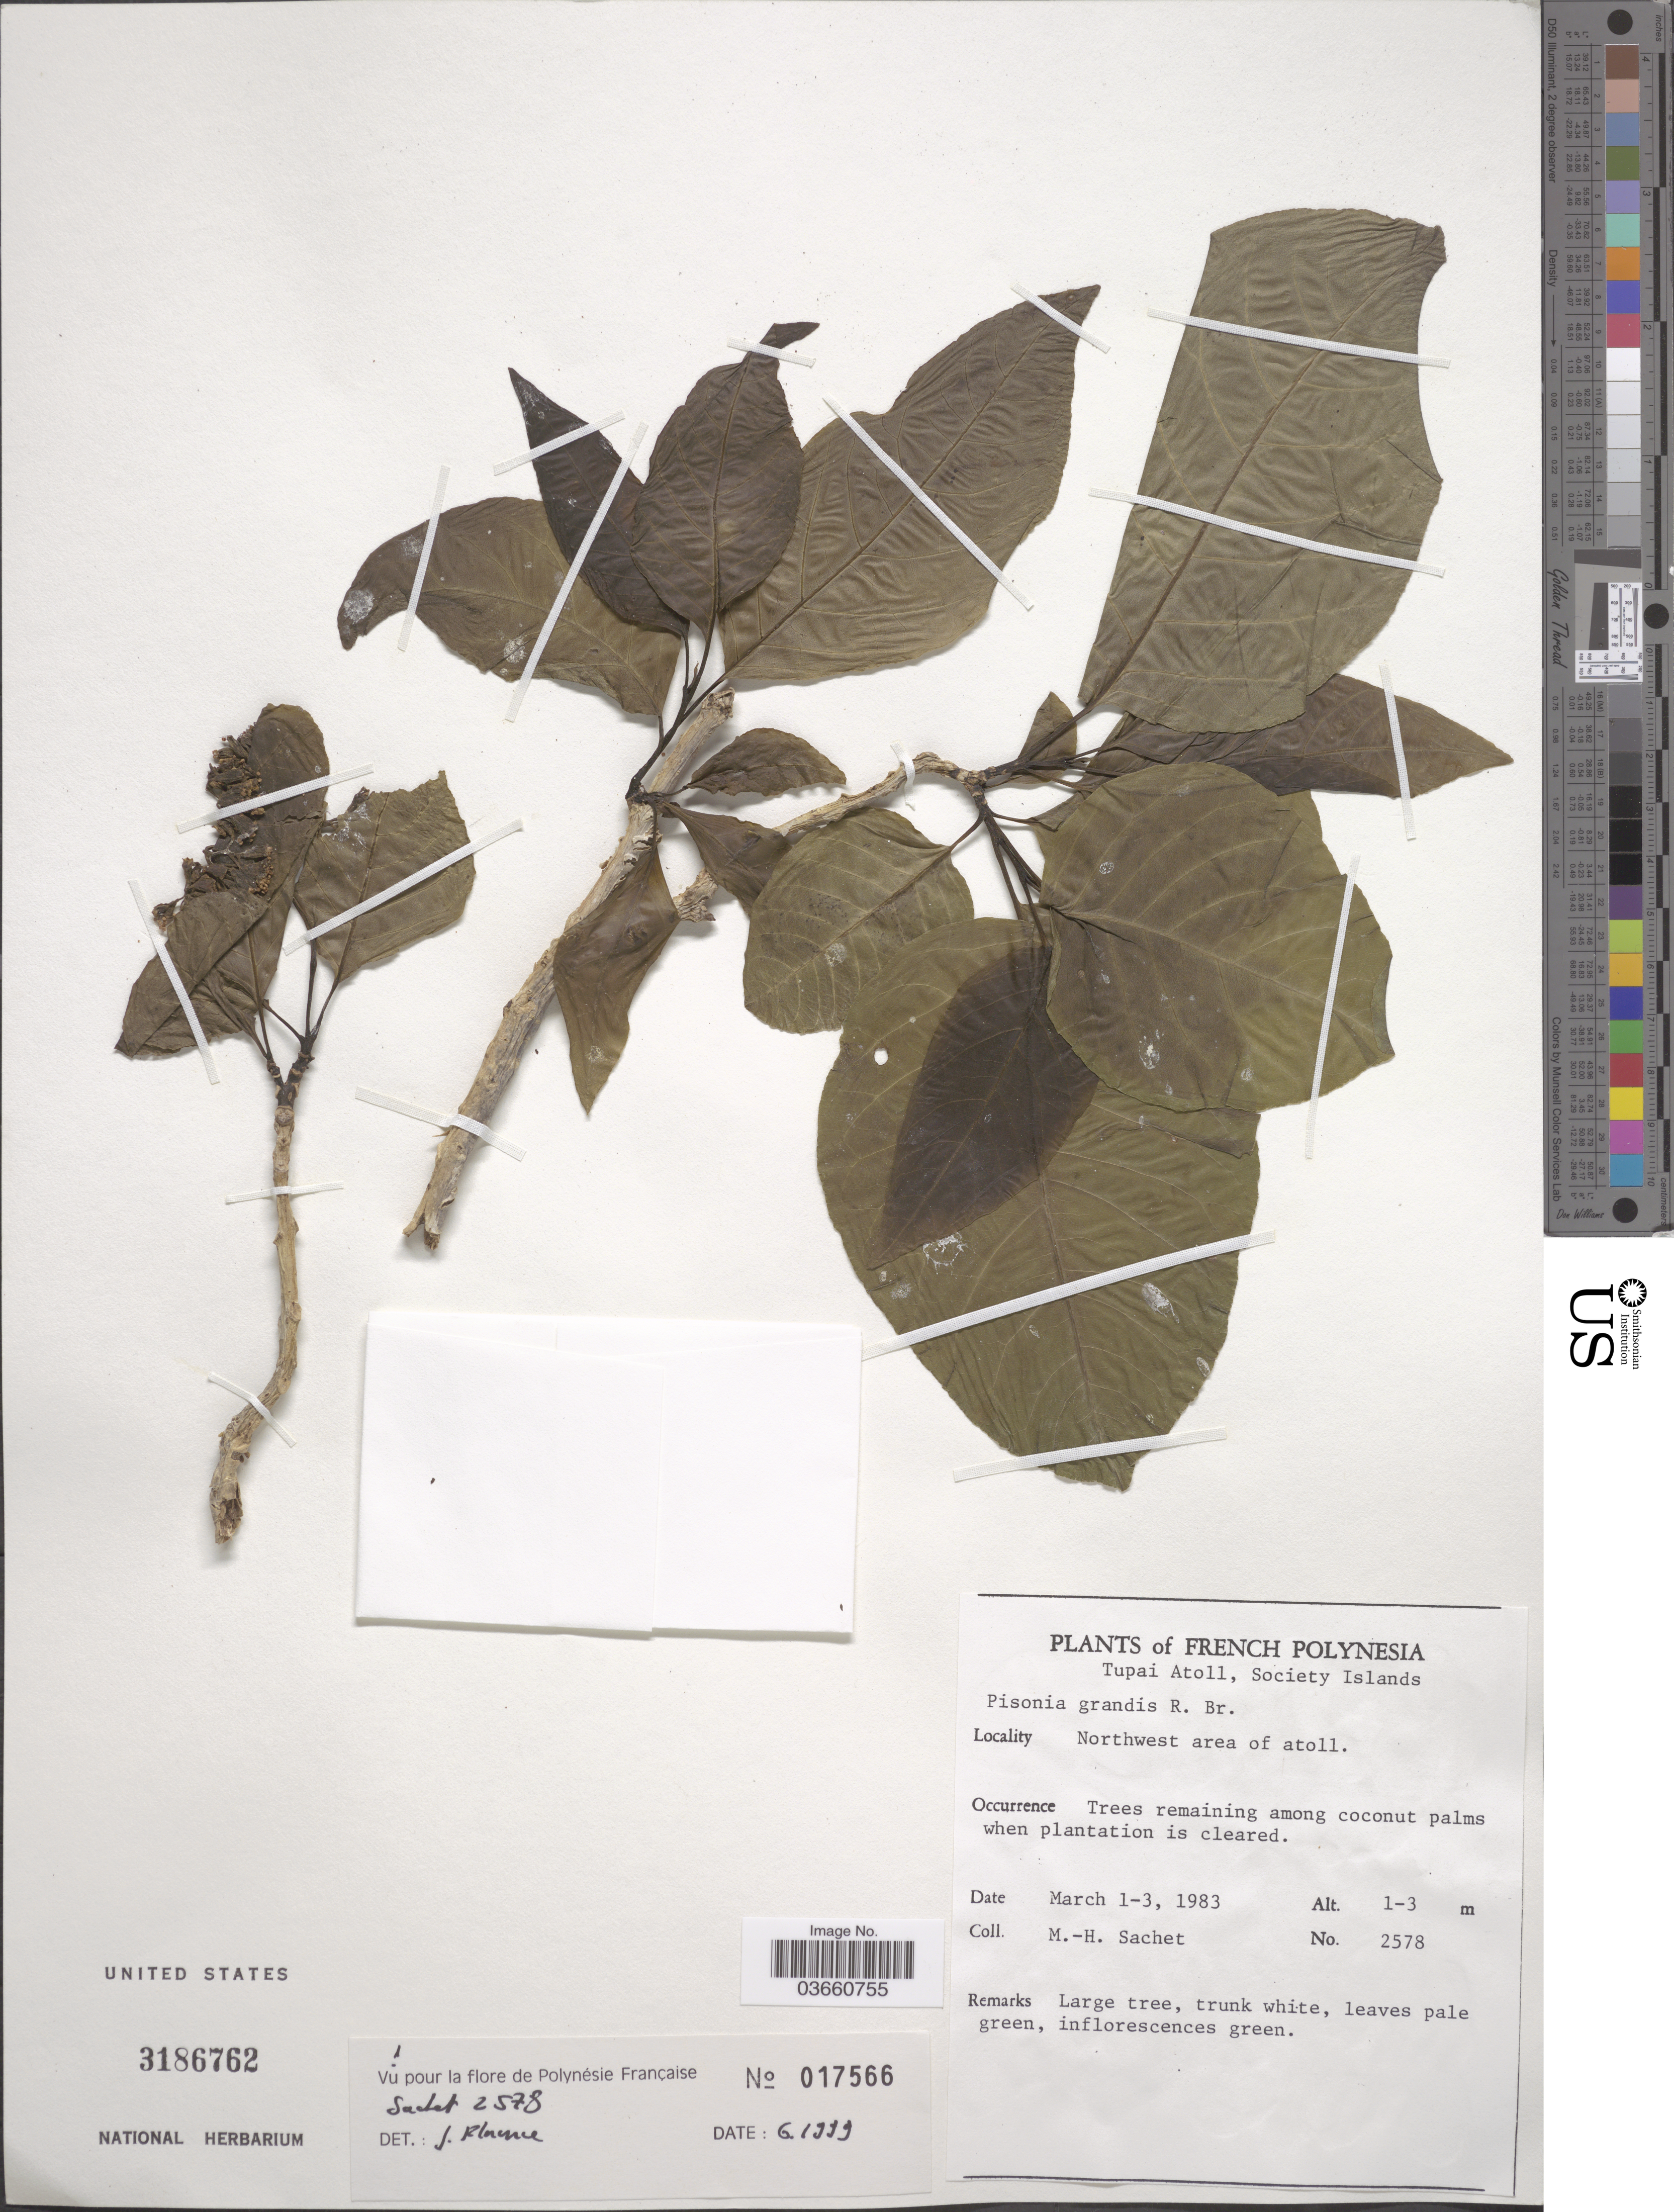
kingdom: Plantae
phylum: Tracheophyta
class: Magnoliopsida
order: Caryophyllales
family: Nyctaginaceae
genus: Pisonia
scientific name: Pisonia grandis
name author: R. Br.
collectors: M.-H. Sachet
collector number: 2578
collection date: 1983-03-01/1983-03-03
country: French Polynesia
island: Tupai Atoll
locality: Tupai Atoll, Society Islands. Northwest area of atoll.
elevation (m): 1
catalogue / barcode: US 3186762